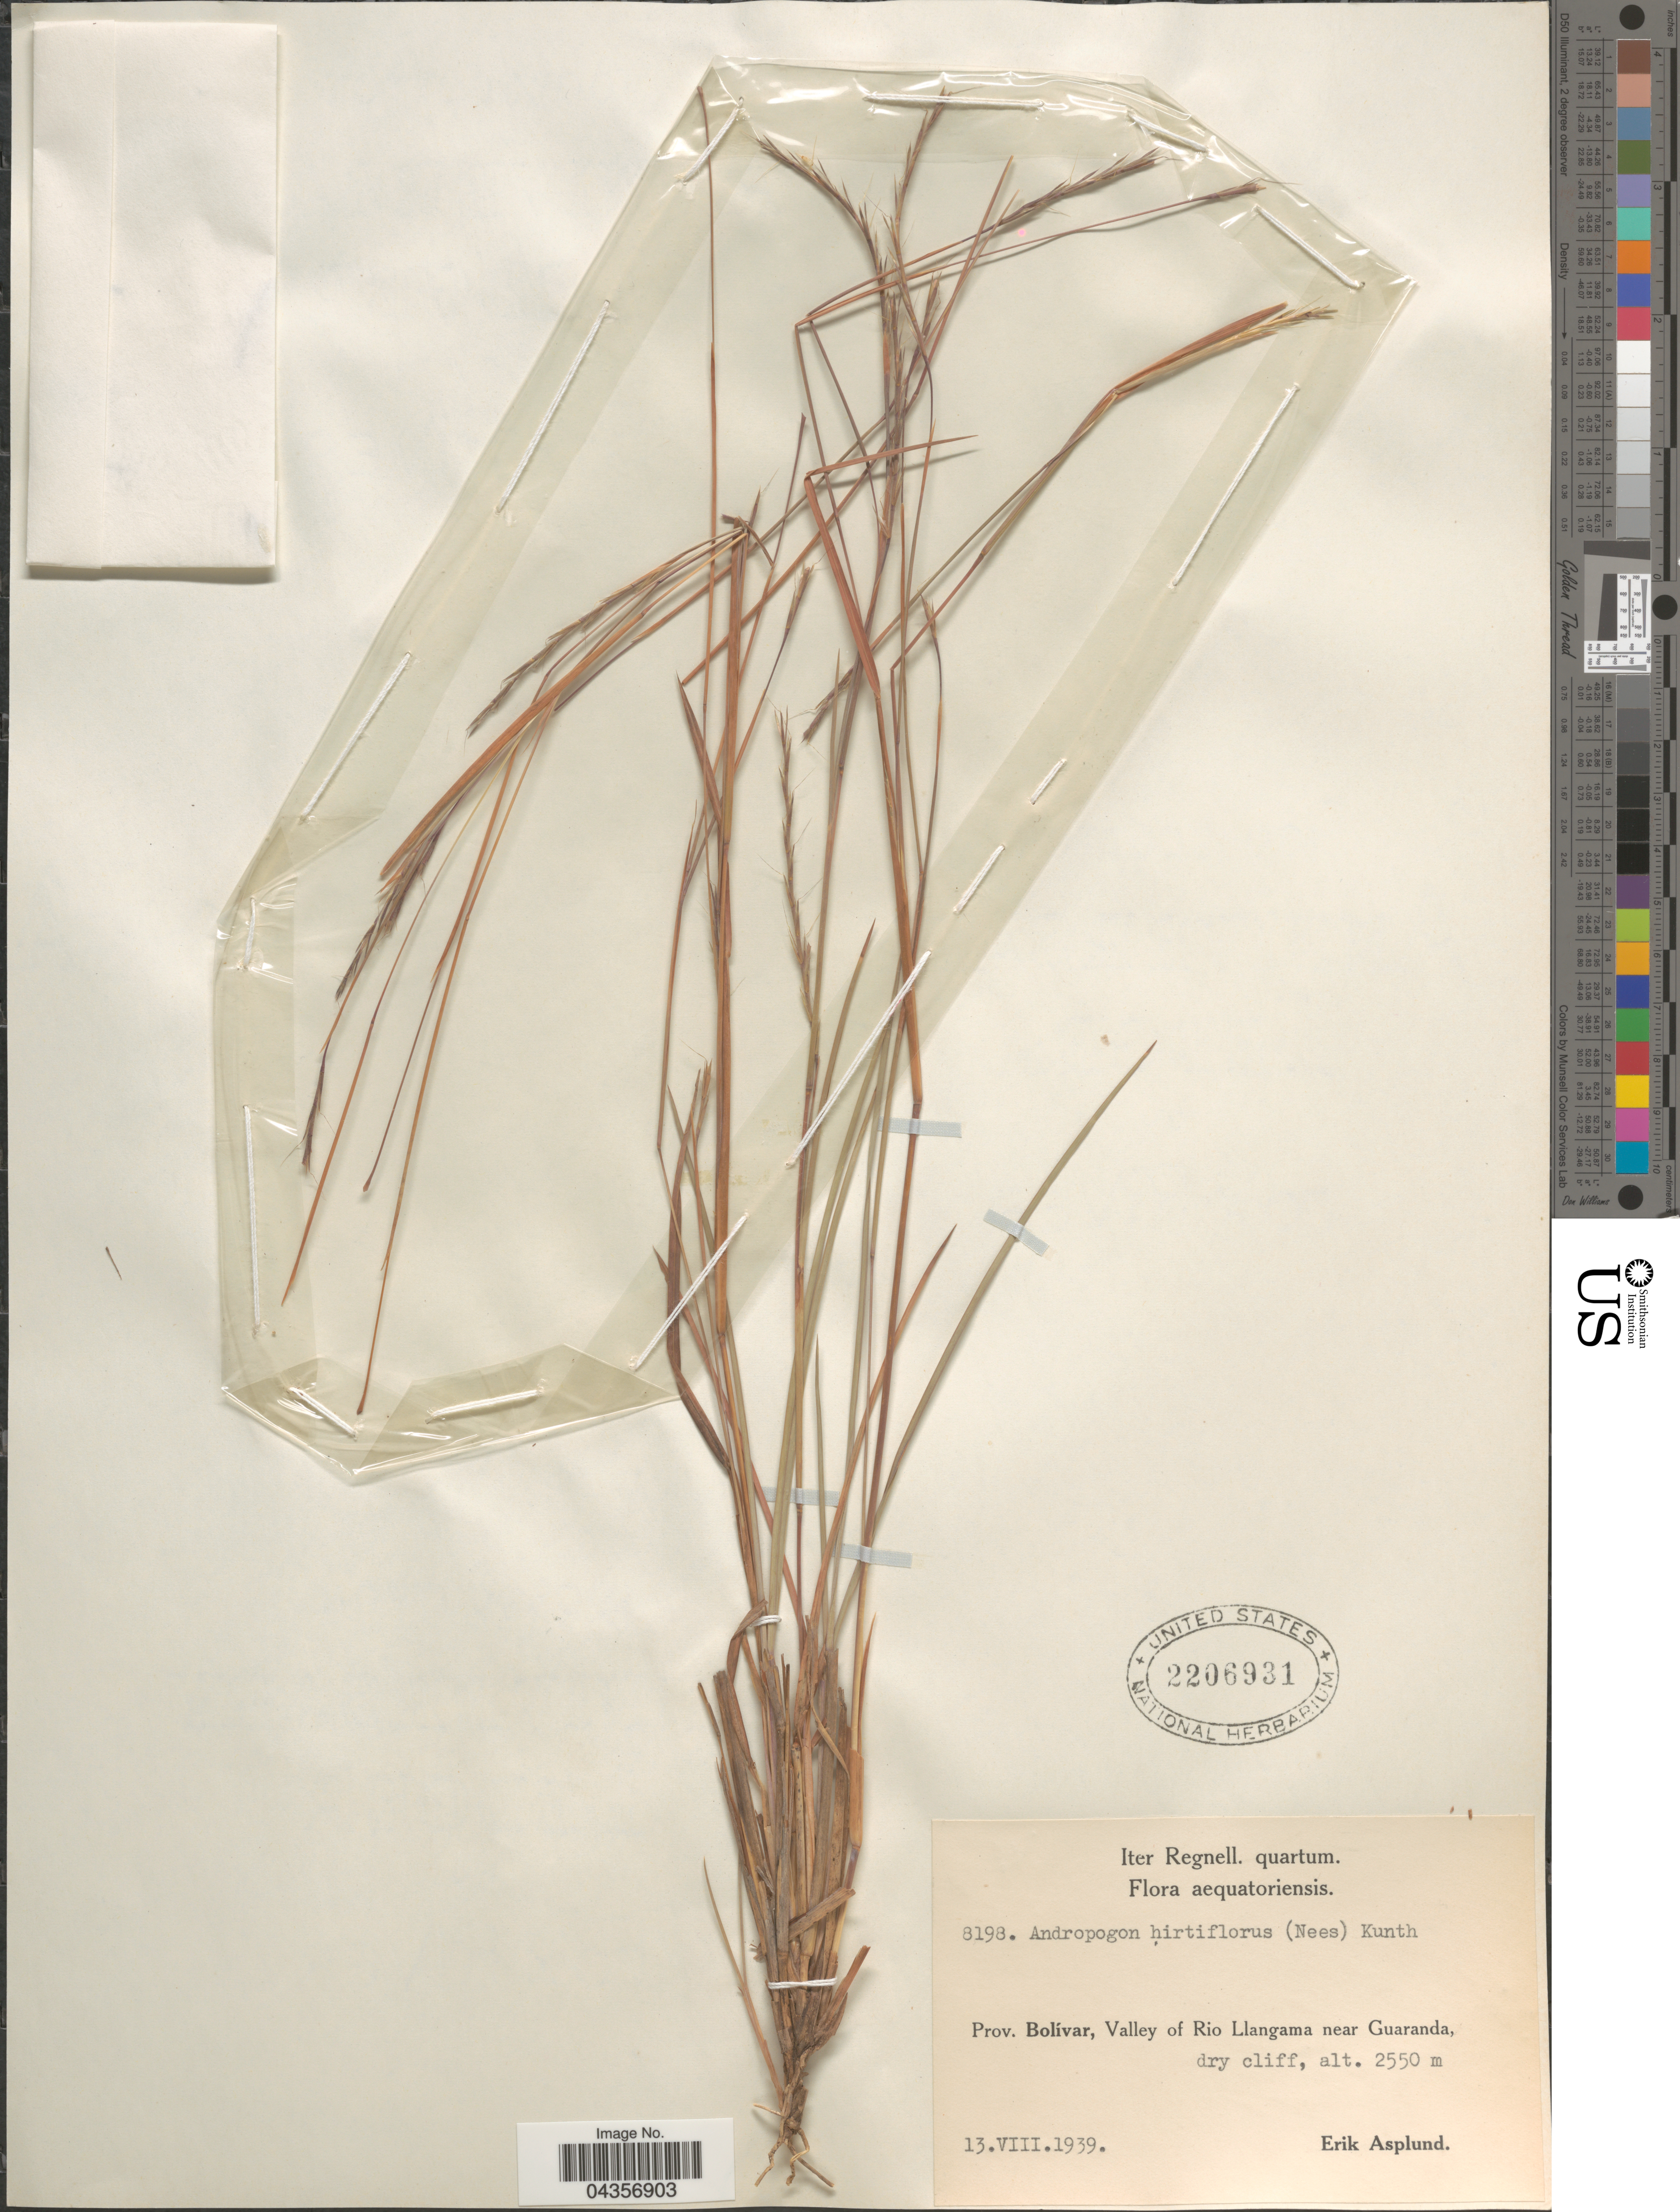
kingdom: Plantae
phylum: Tracheophyta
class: Liliopsida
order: Poales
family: Poaceae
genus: Schizachyrium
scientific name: Schizachyrium sanguineum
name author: (Retz.) Alston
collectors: E. Asplund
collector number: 8198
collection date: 1939-08-13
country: Ecuador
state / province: Bolívar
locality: Iter Regnell. quartum. Valley of Rio Llangama near Guaranda.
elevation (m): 2550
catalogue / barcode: US 2206931